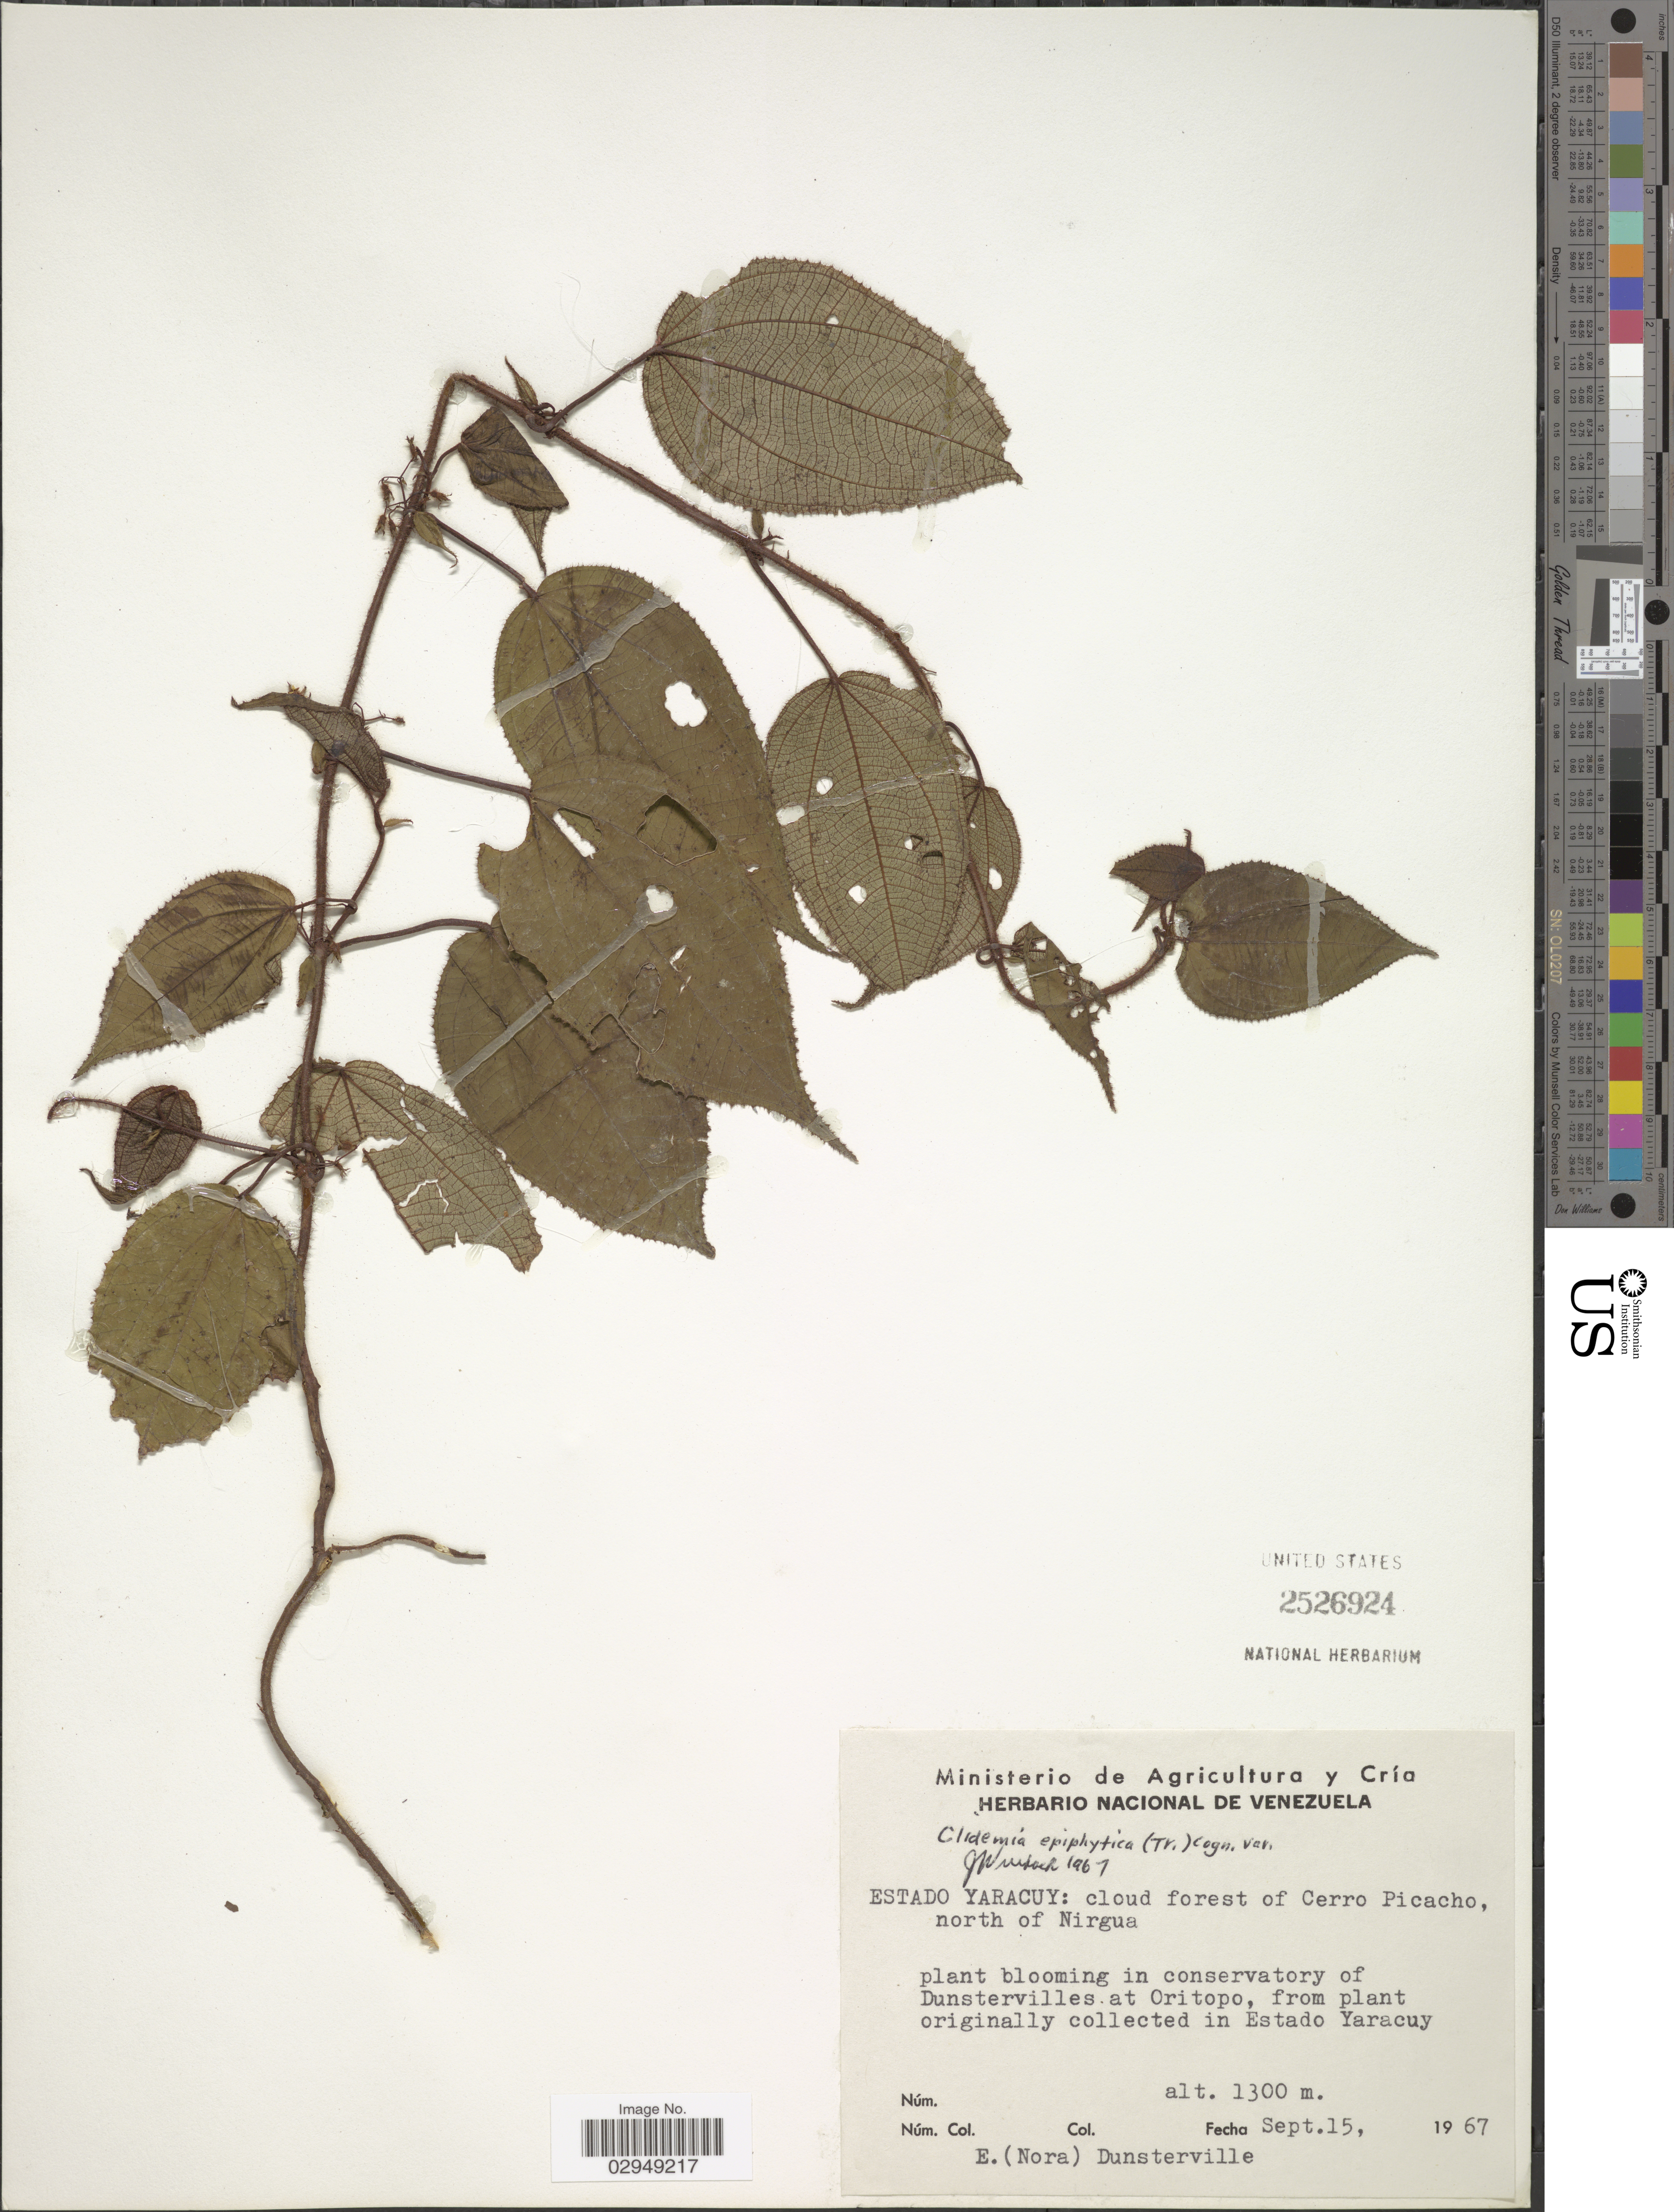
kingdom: Plantae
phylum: Tracheophyta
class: Magnoliopsida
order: Myrtales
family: Melastomataceae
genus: Clidemia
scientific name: Clidemia epiphytica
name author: (Triana) Cogn.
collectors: E. Dunsterville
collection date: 1967-09-15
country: Venezuela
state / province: Yaracuy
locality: Cloud forest of Cerro Picacho, north of Nirgua.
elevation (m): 1300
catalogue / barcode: US 2526924